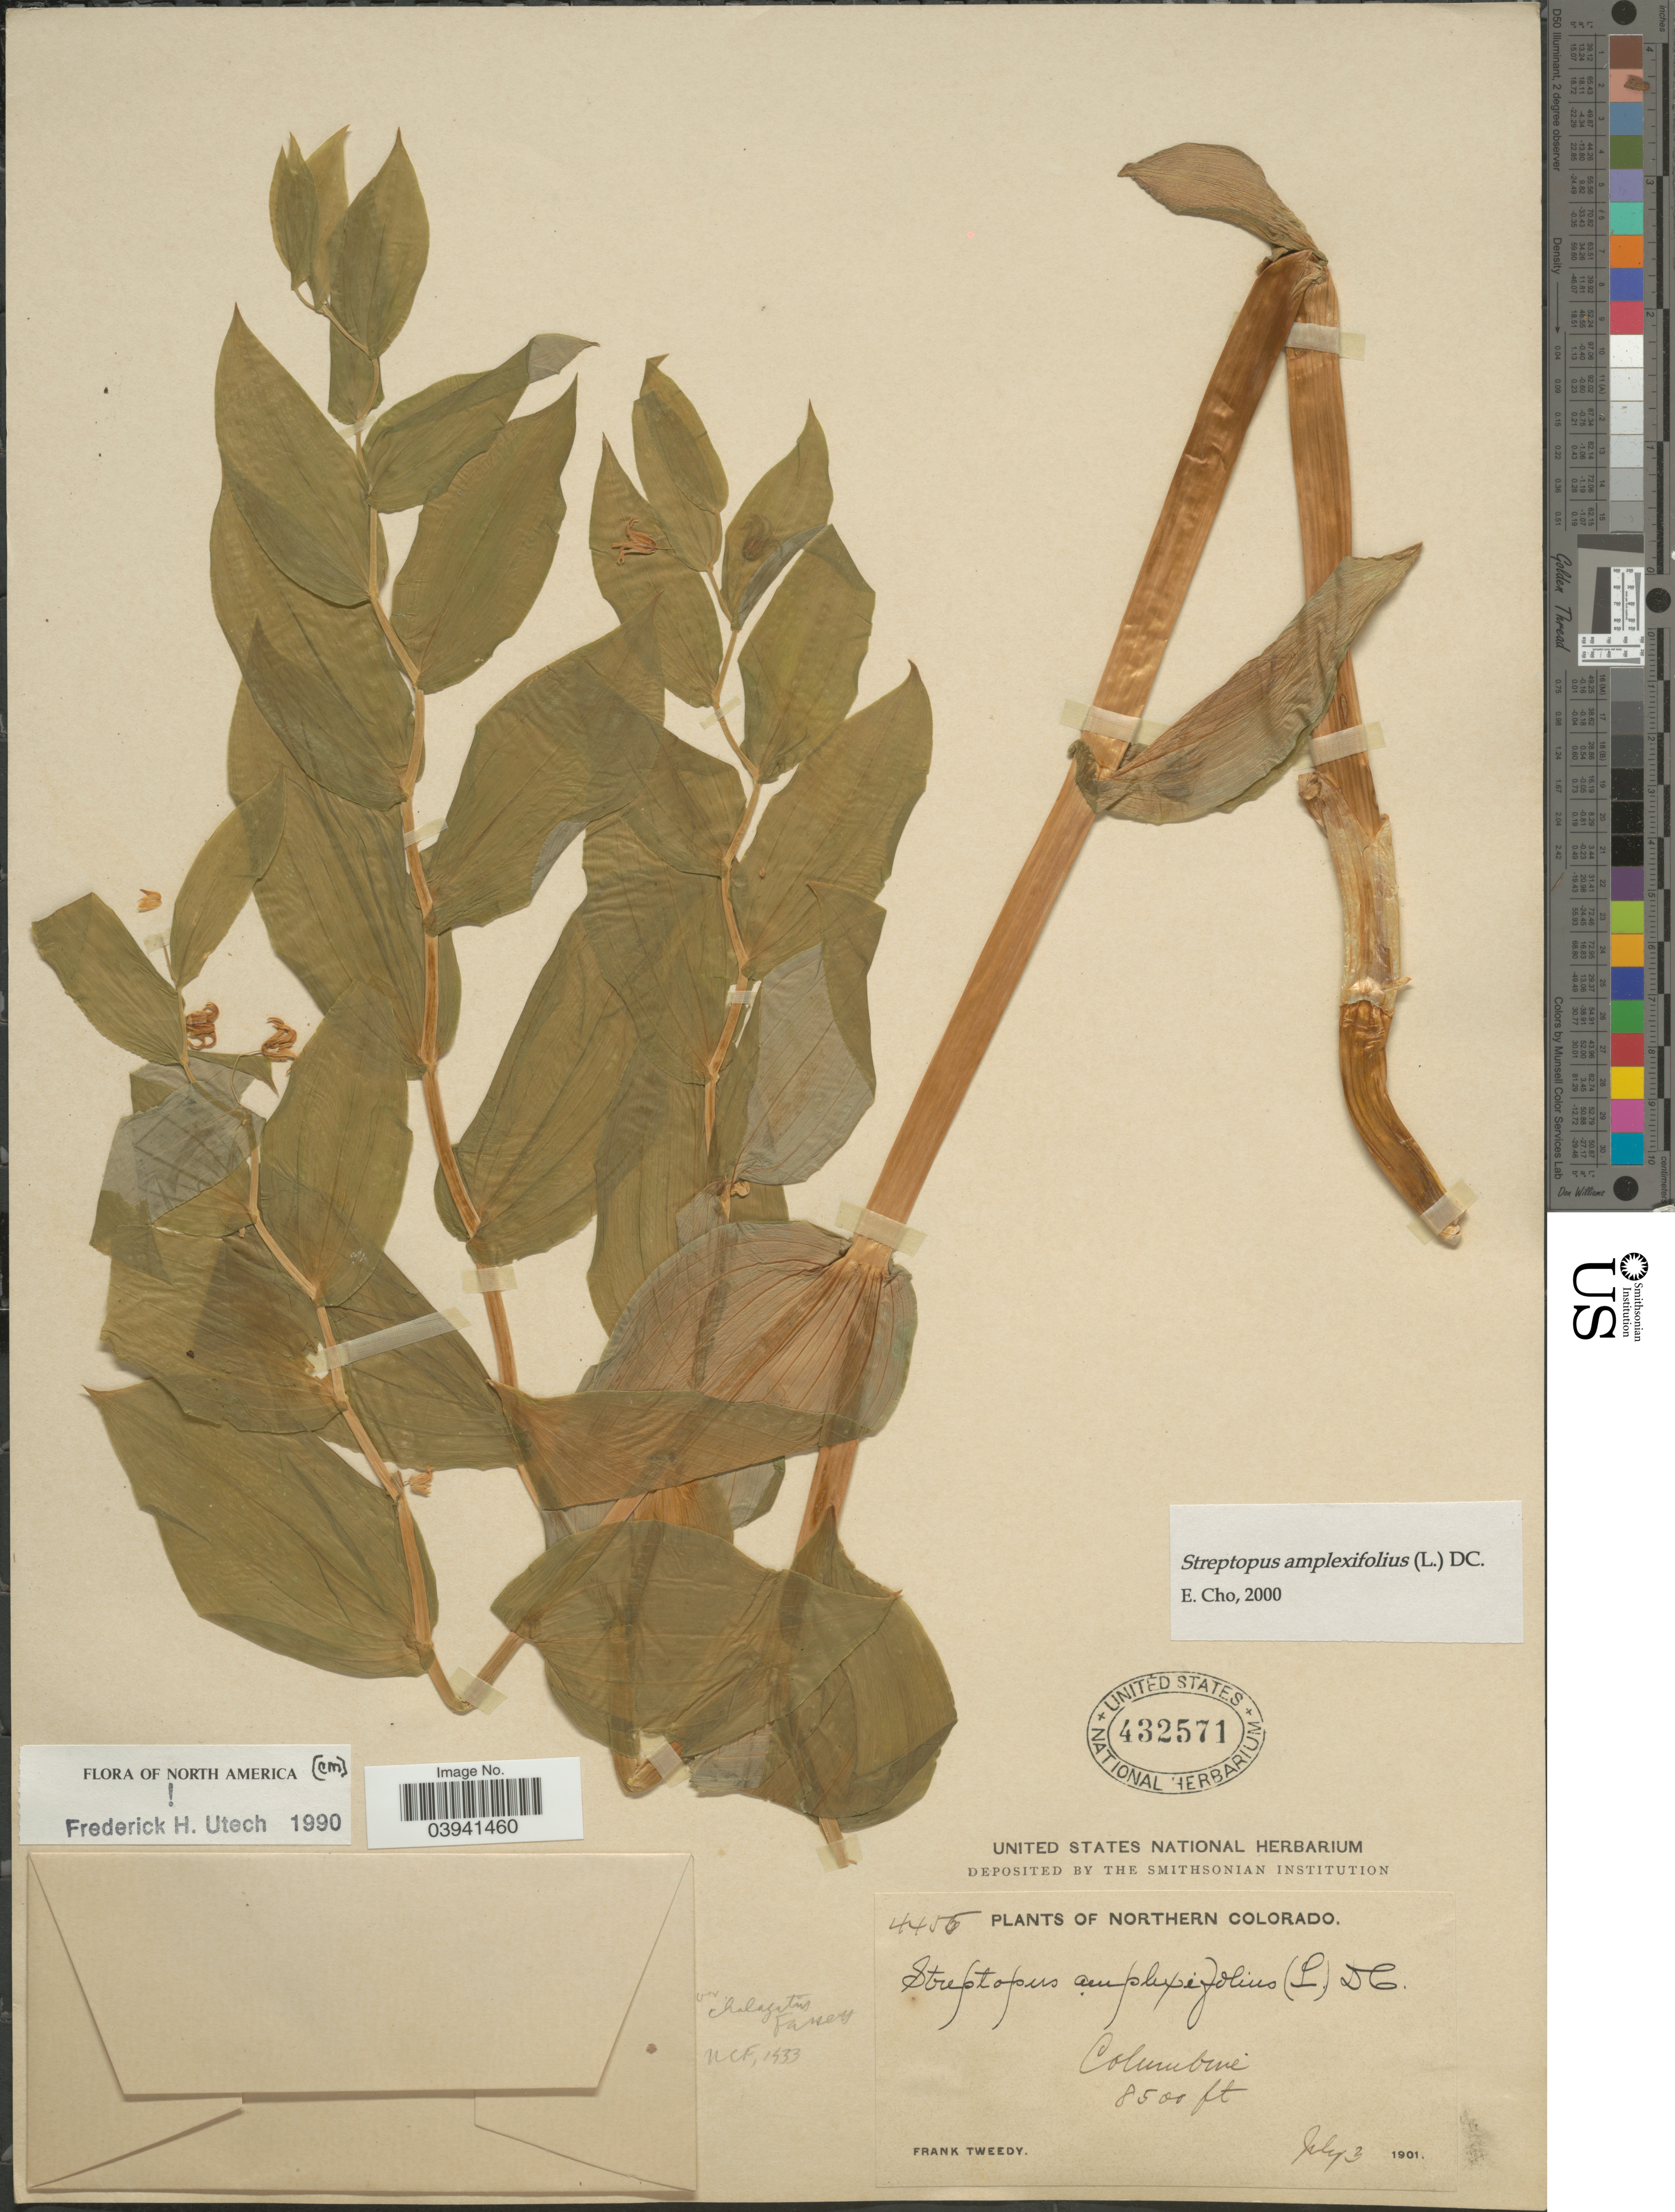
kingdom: Plantae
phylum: Tracheophyta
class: Liliopsida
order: Liliales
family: Liliaceae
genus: Streptopus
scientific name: Streptopus amplexifolius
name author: (L.) DC.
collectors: F. Tweedy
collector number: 4456*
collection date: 1901-07-03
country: United States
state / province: Colorado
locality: Northern Colorado. Columbine.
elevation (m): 2591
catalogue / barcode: US 432571